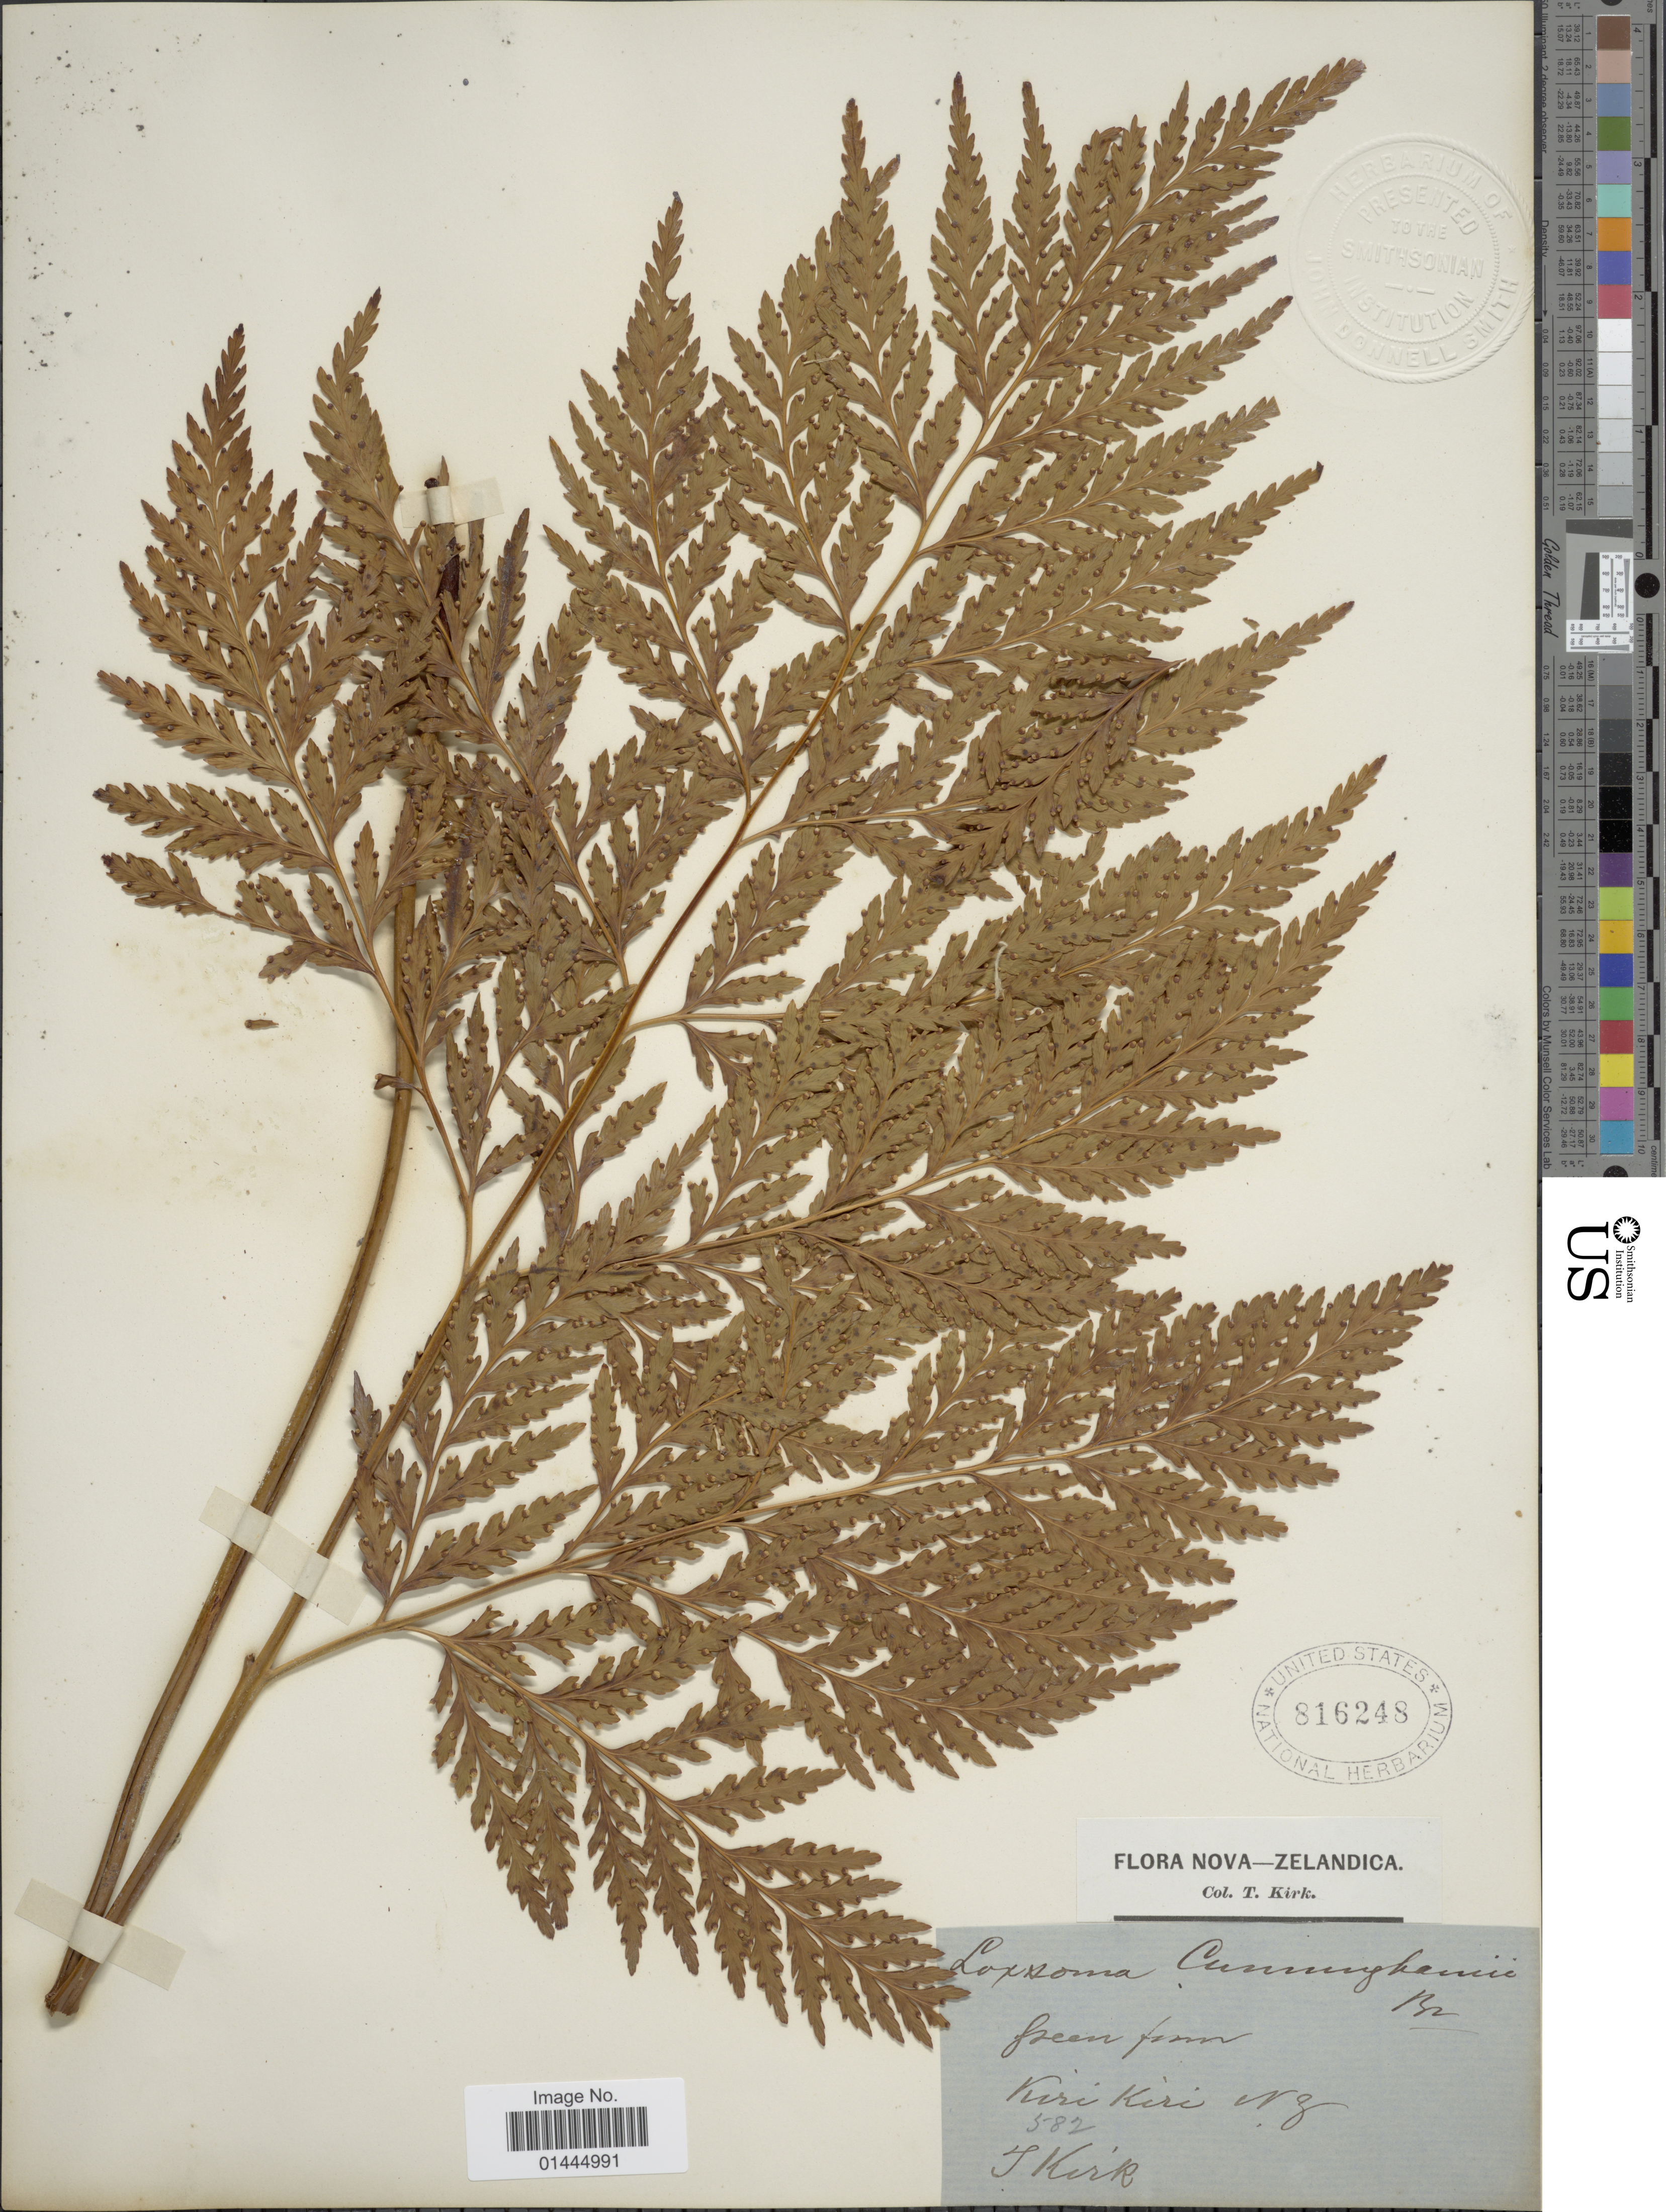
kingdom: Plantae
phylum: Tracheophyta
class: Polypodiopsida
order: Cyatheales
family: Loxsomataceae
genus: Loxsoma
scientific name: Loxsoma cunninghamii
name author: R. Br.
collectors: T. Kirk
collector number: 582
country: New Zealand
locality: Kiri Kiri.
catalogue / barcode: US 816248